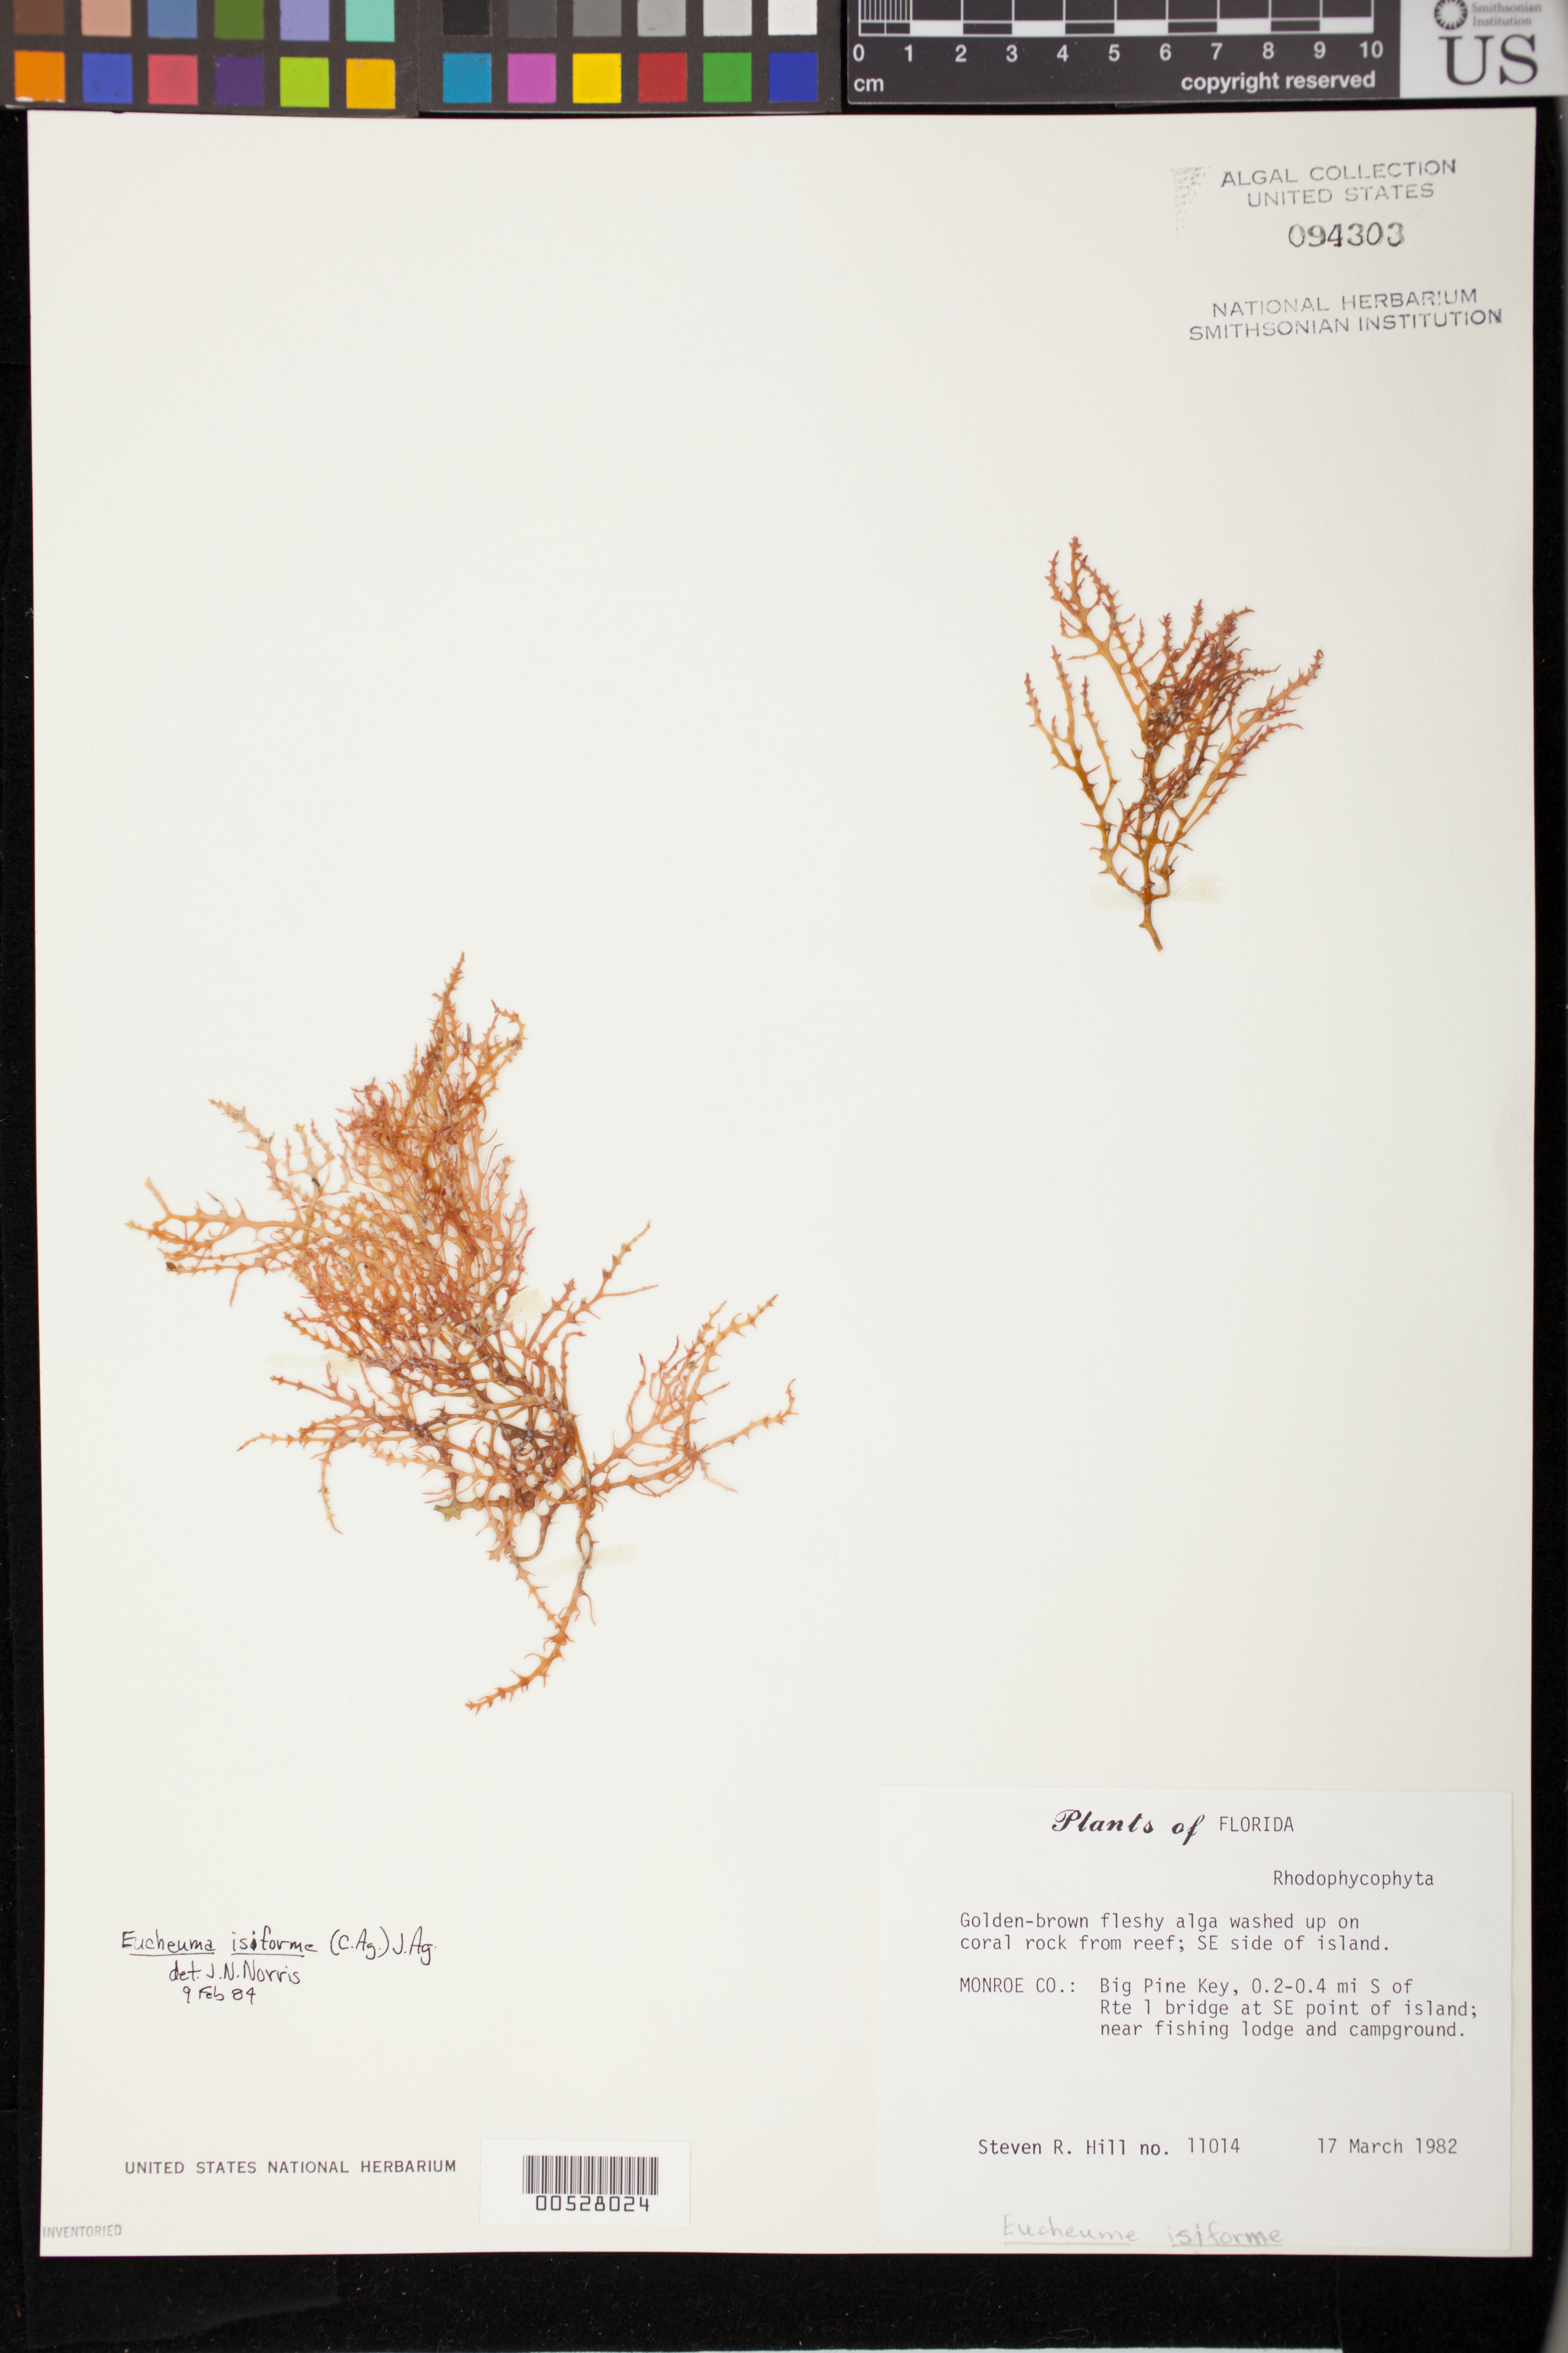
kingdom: Plantae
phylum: Rhodophyta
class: Florideophyceae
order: Gigartinales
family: Solieriaceae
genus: Eucheumatopsis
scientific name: Eucheumatopsis isiformis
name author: (C. Agardh) M.L. Núñez-Resendiz et al.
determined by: Algae name updating Project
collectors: S. R. Hill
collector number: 11014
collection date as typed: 17 Mar 1982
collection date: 1982-03-17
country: United States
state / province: Florida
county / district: Monroe County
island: Big Pine Key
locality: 0.2-0.4 mile south of US Route 1 bridge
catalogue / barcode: US 94303